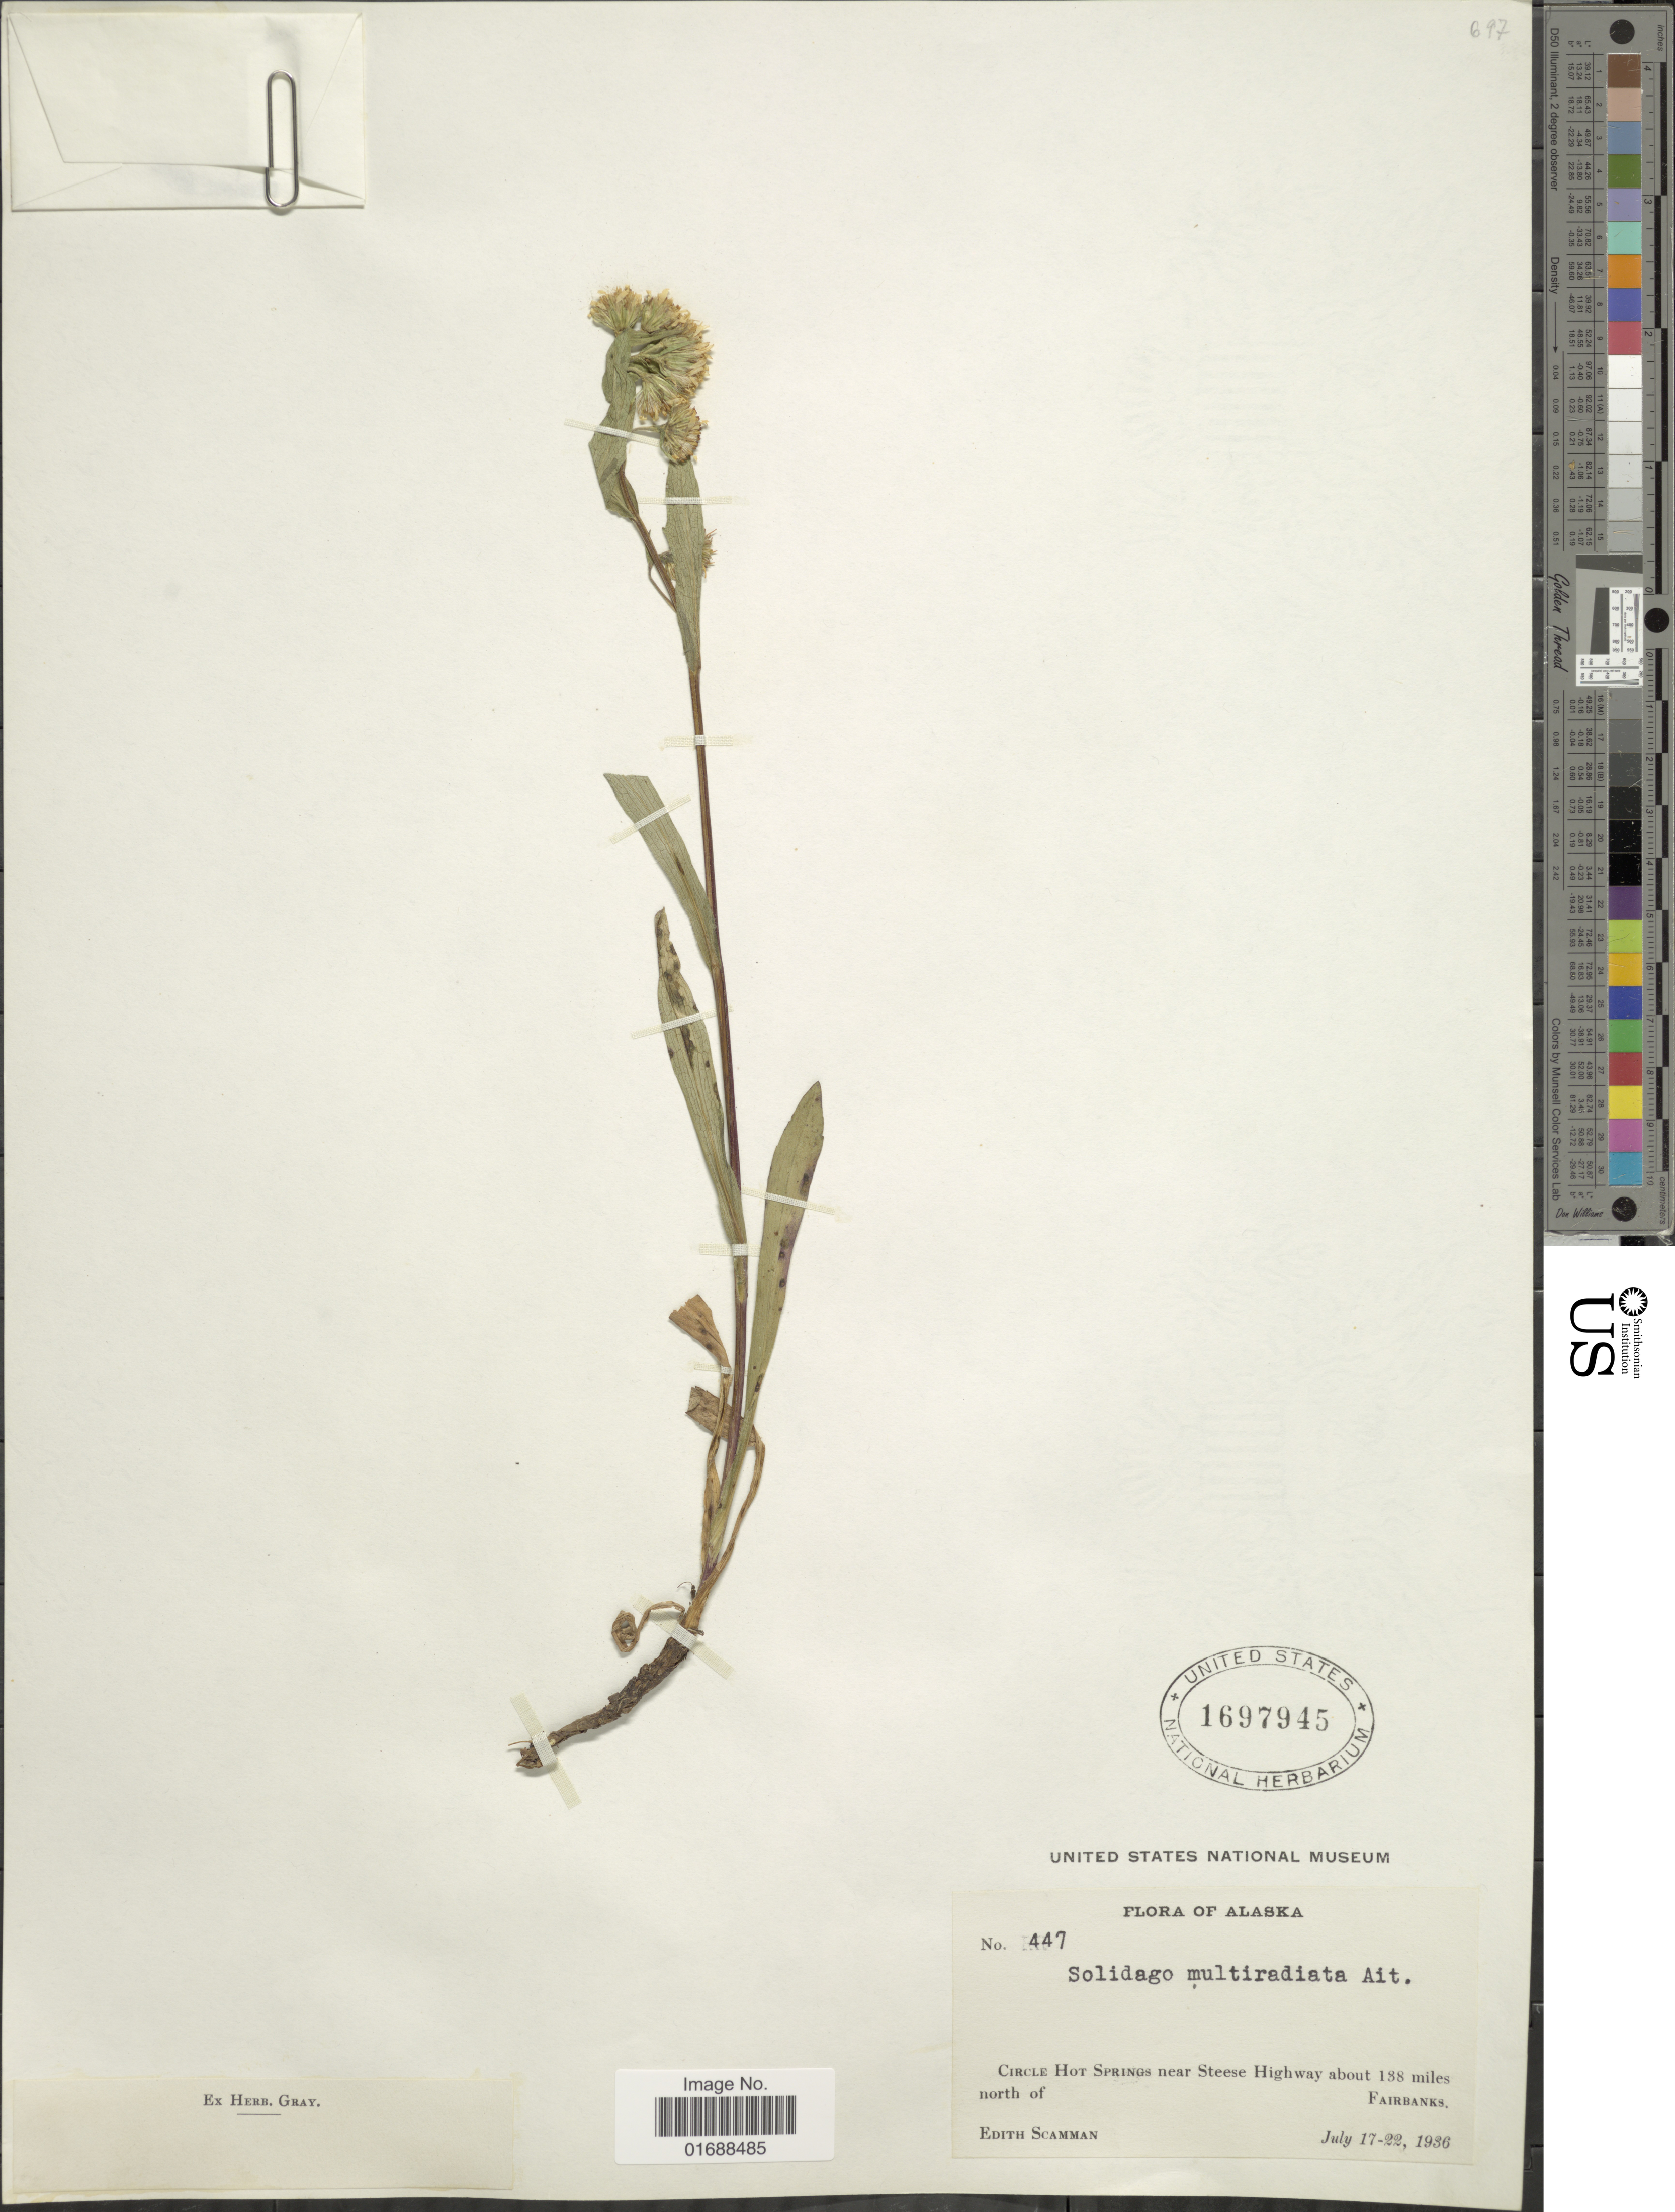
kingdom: Plantae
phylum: Tracheophyta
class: Magnoliopsida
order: Asterales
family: Asteraceae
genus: Solidago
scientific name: Solidago multiradiata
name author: Aiton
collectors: E. Scamman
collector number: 447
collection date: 1936-07-17/1936-07-22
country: United States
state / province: Alaska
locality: Circle Hot Springs near Steese Highway about 138 miles north of Fairbanks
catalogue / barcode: US 1697945